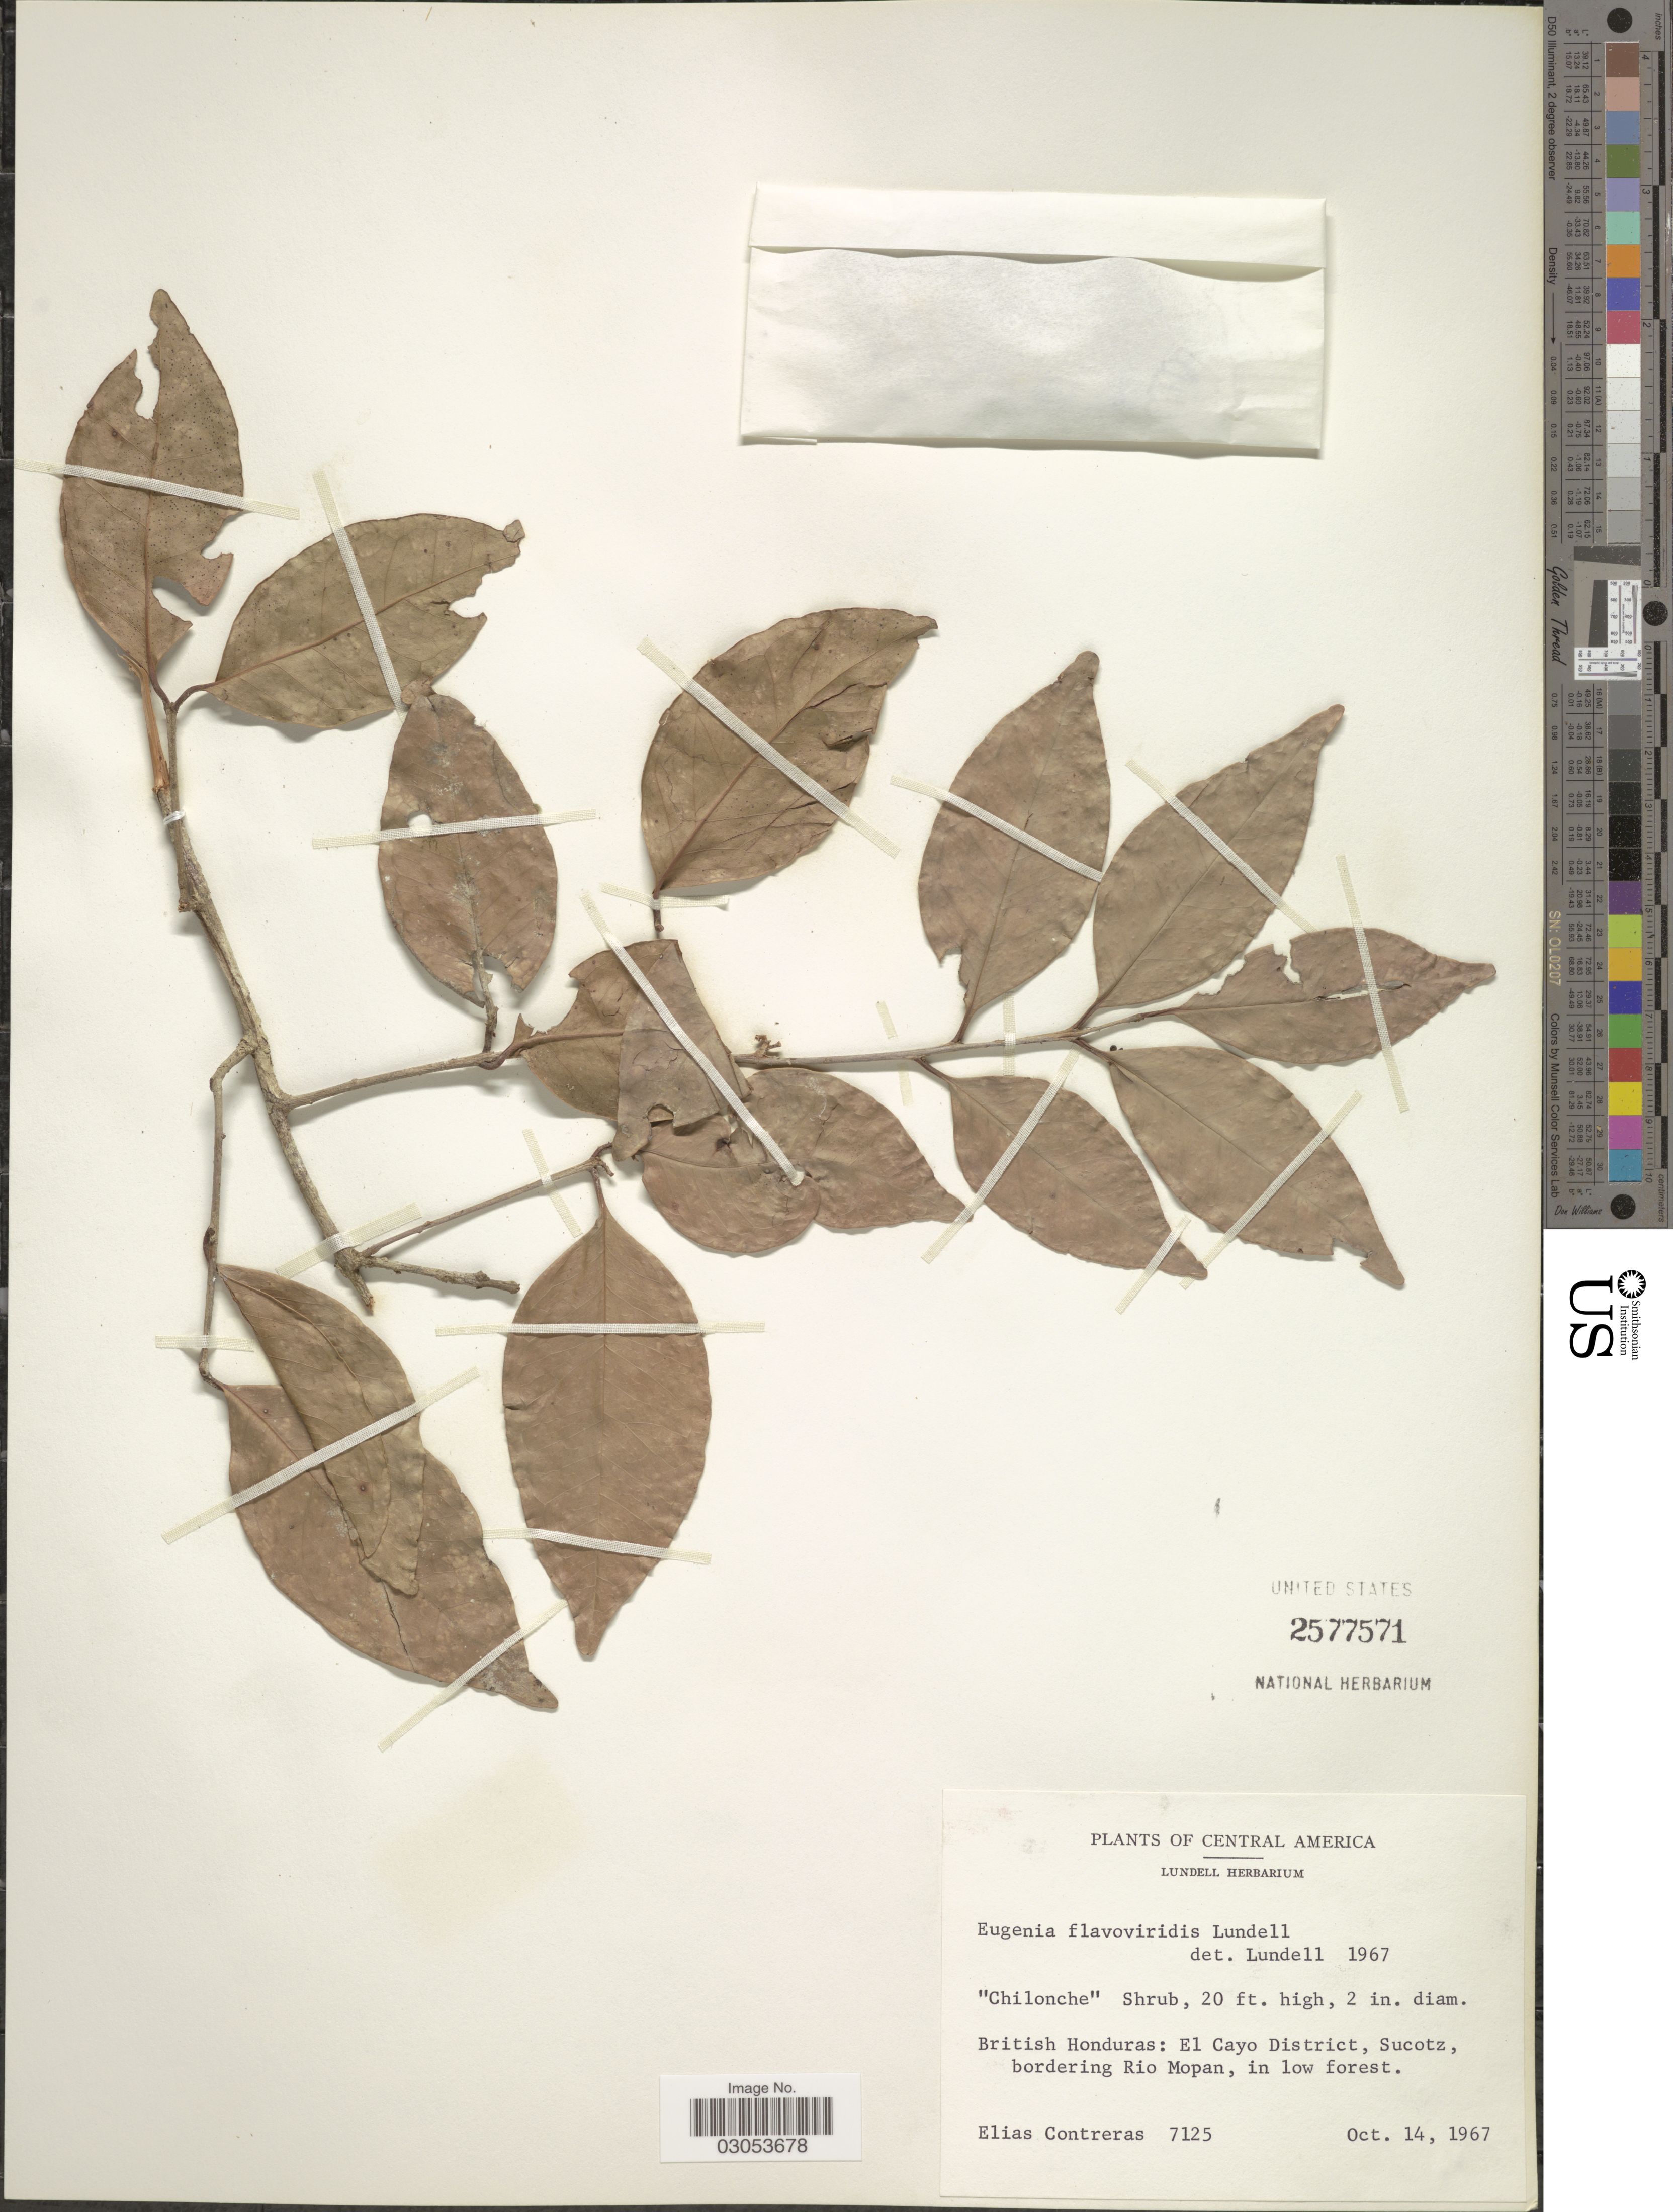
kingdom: Plantae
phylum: Tracheophyta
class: Magnoliopsida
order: Myrtales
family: Myrtaceae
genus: Eugenia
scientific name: Eugenia flavoviridis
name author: Lundell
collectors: E. Contreras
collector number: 7125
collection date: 1967-10-14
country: Belize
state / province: Cayo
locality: British Honduras: El Cayo District, Sucotz, bordering Rio Mopan, in low forest.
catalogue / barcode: US 2577571